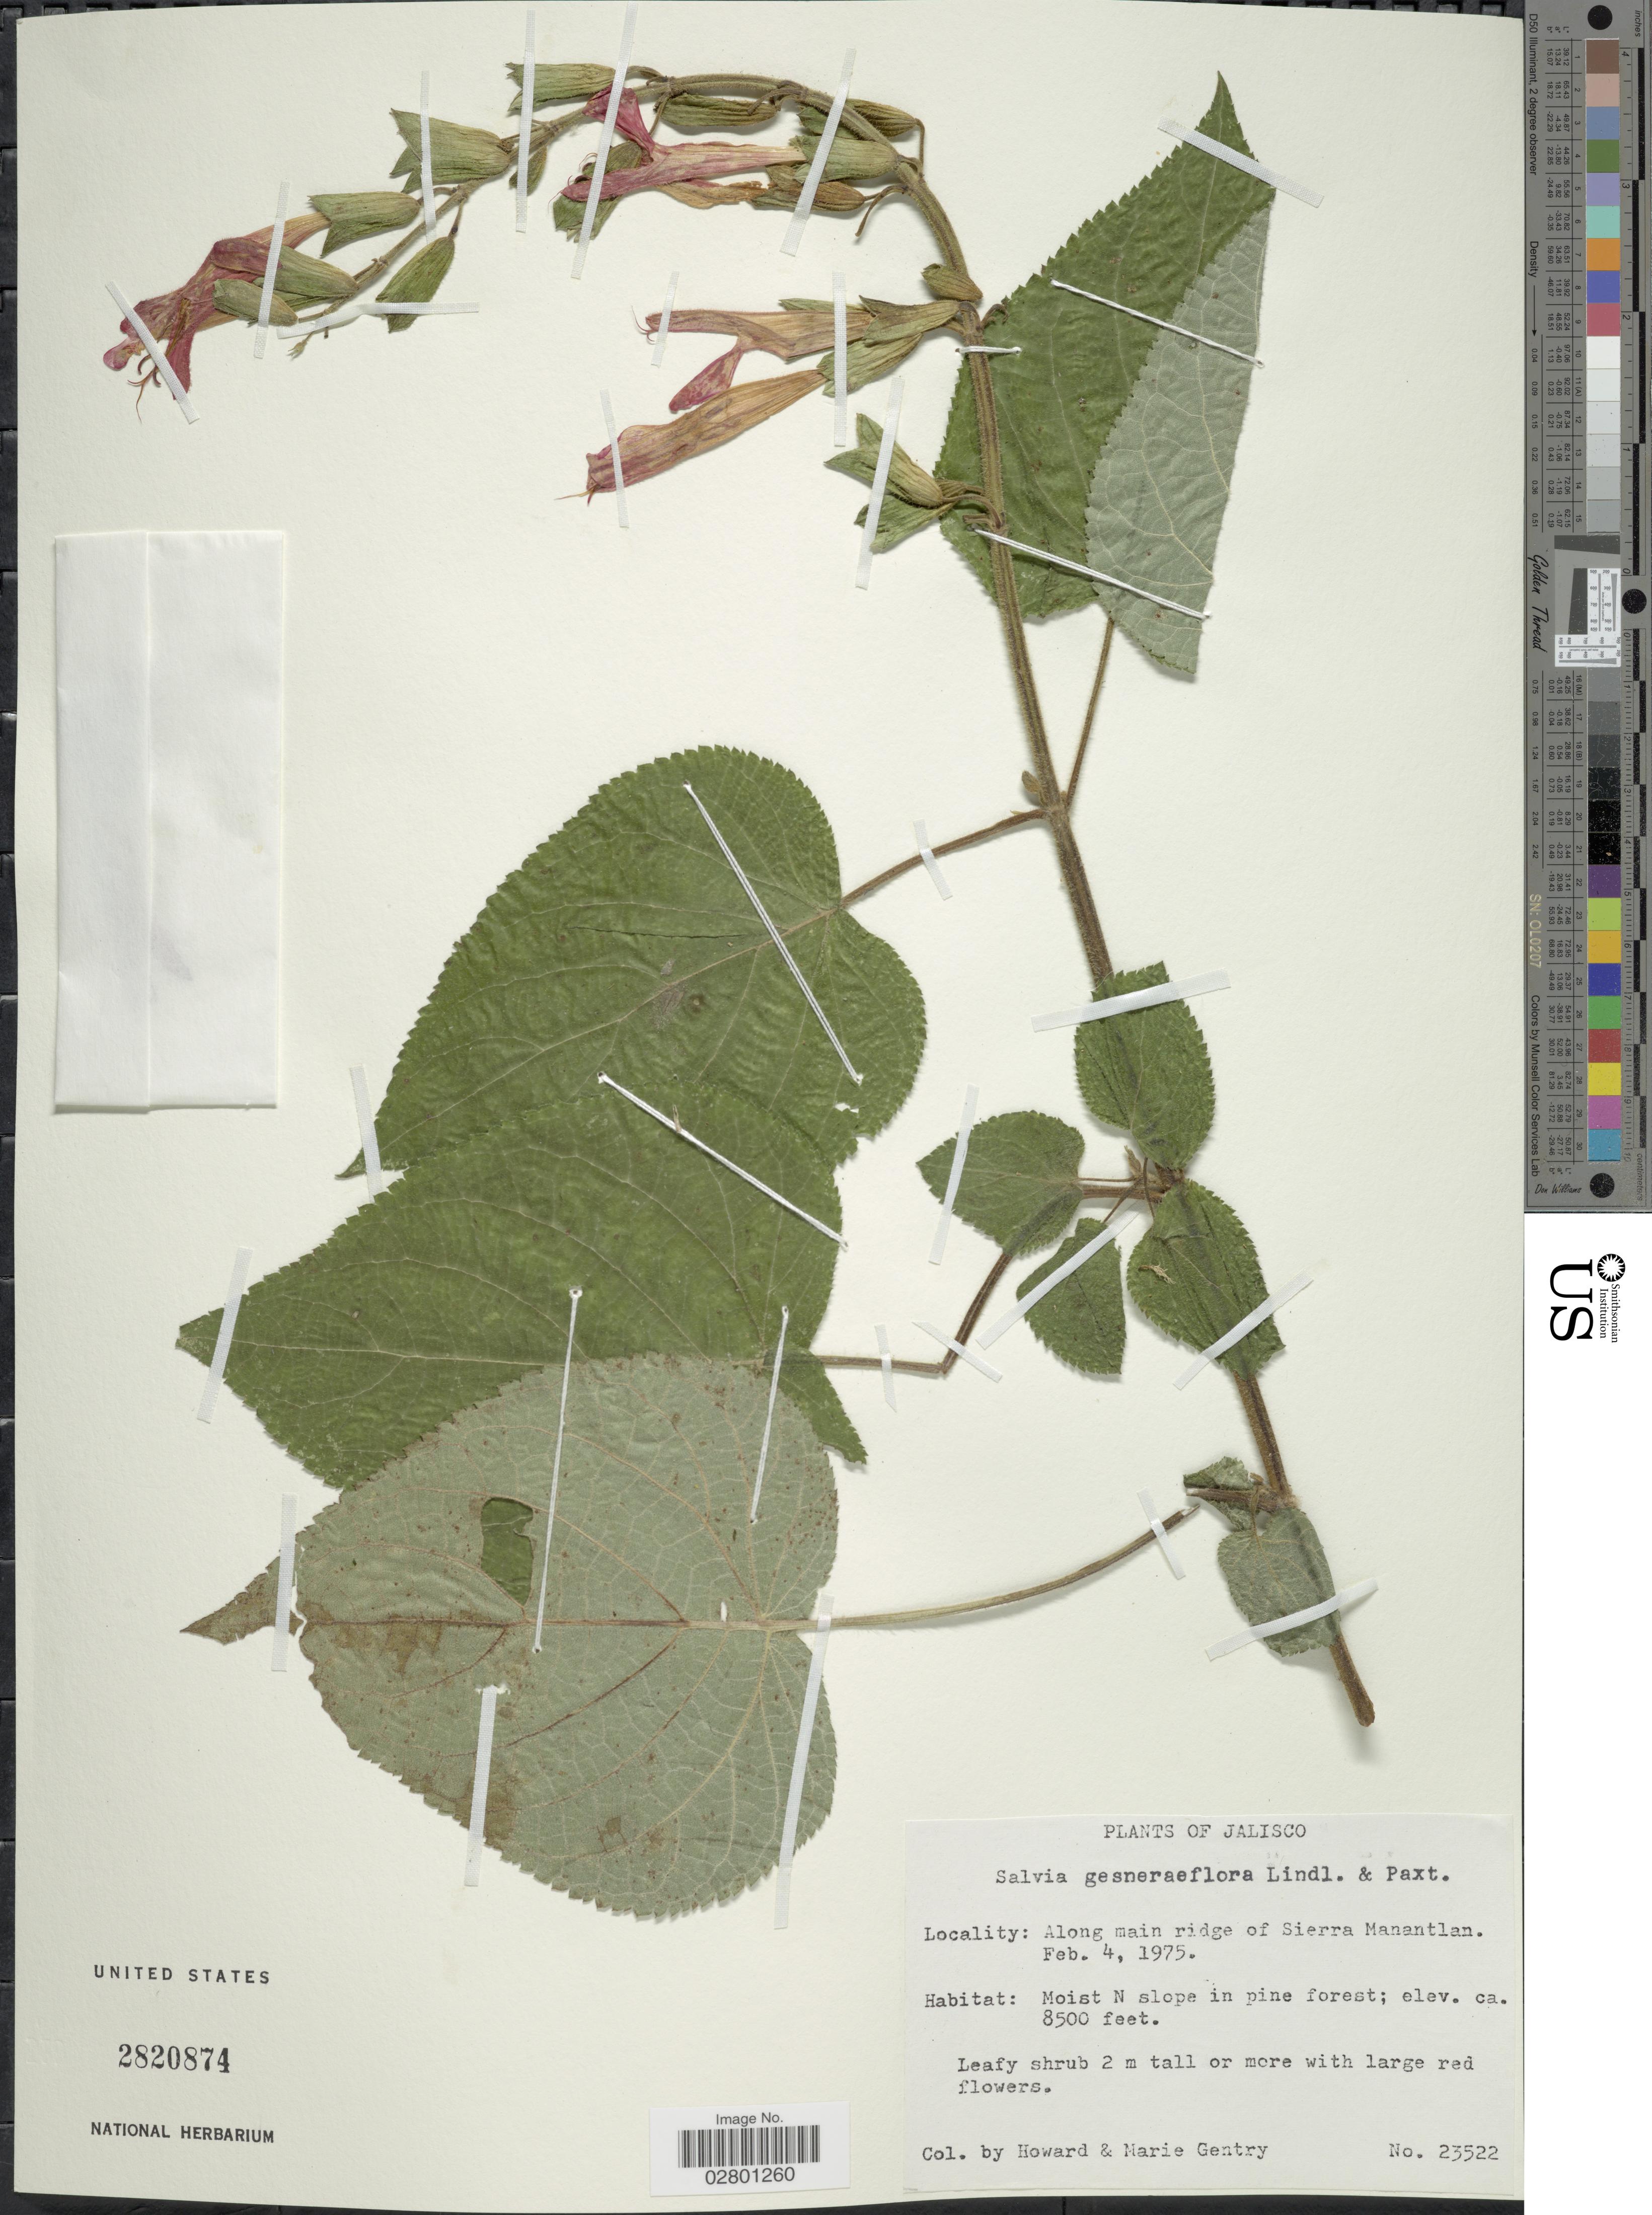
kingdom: Plantae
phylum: Tracheophyta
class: Magnoliopsida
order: Lamiales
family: Lamiaceae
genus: Salvia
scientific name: Salvia gesneriiflora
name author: Lindl. & Paxton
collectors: H. S. Gentry & M. Gentry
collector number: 23522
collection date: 1975-02-04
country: Mexico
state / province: Jalisco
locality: Along main ridge of Sierra Manantlan. Moist N slope in pine forest.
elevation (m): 2591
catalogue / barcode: US 2820874